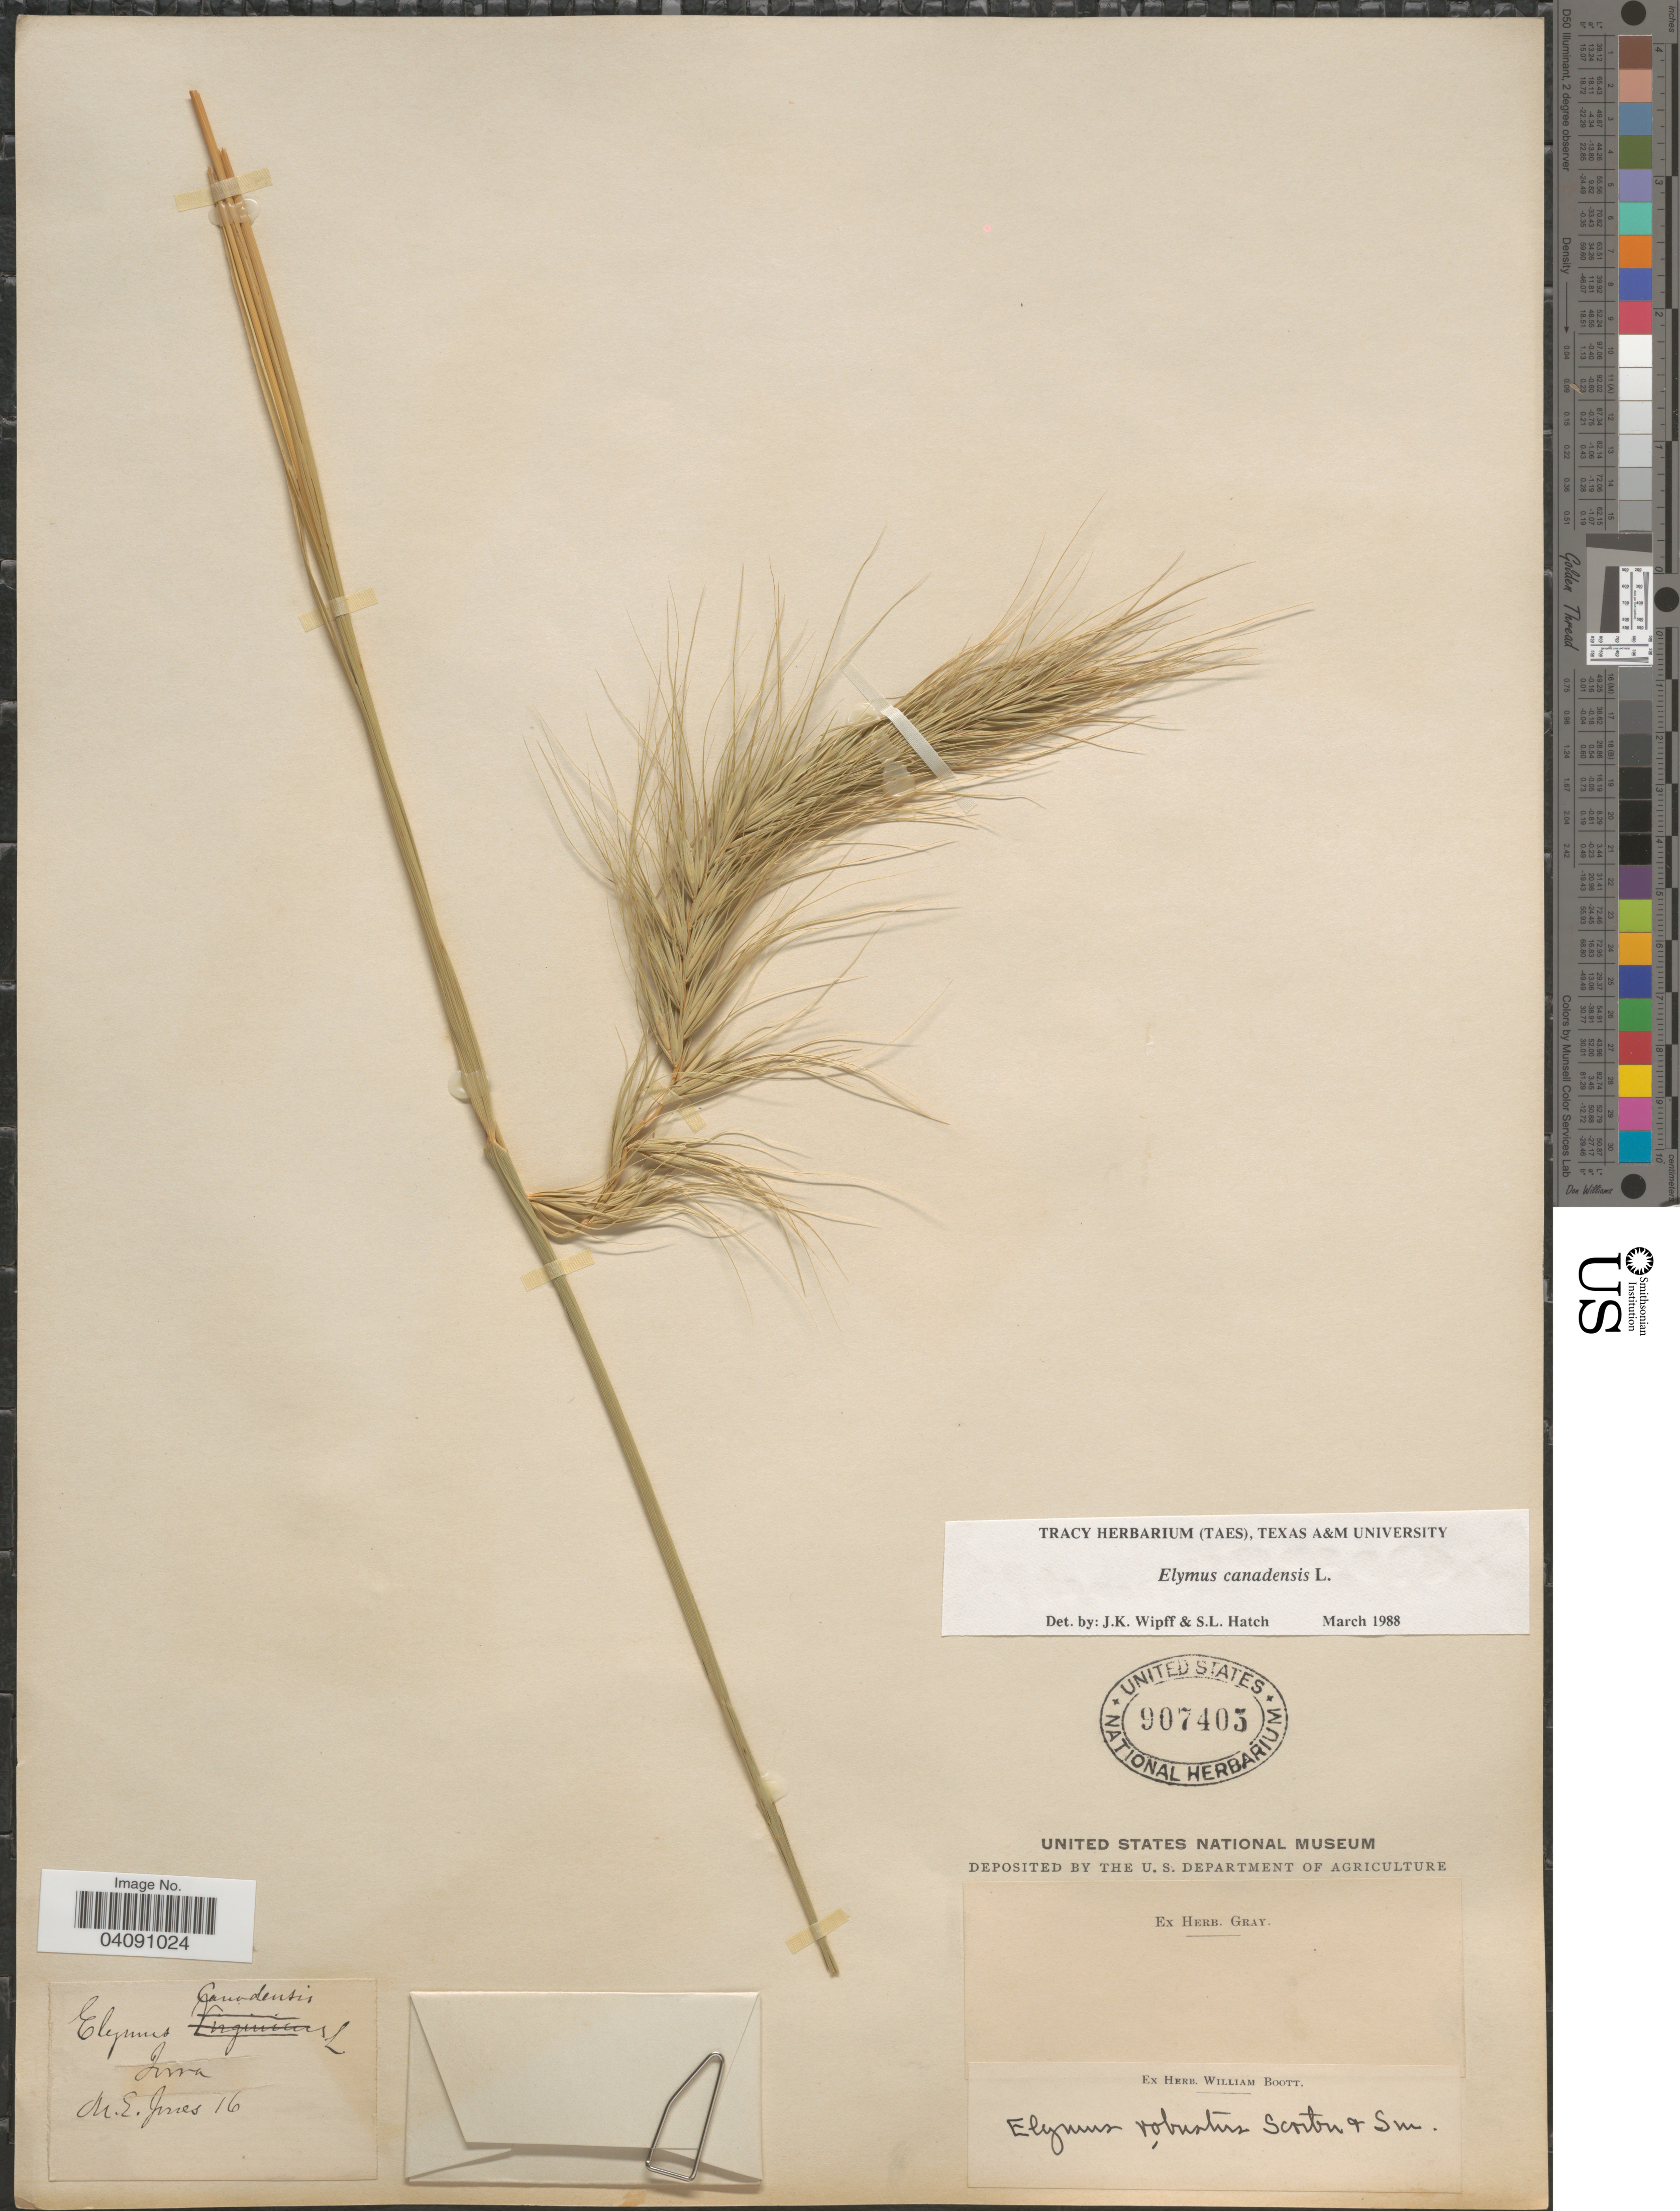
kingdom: Plantae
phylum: Tracheophyta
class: Liliopsida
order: Poales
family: Poaceae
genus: Elymus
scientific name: Elymus canadensis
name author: L.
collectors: M. E. Jones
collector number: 16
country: United States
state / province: Iowa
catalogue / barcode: US 907403